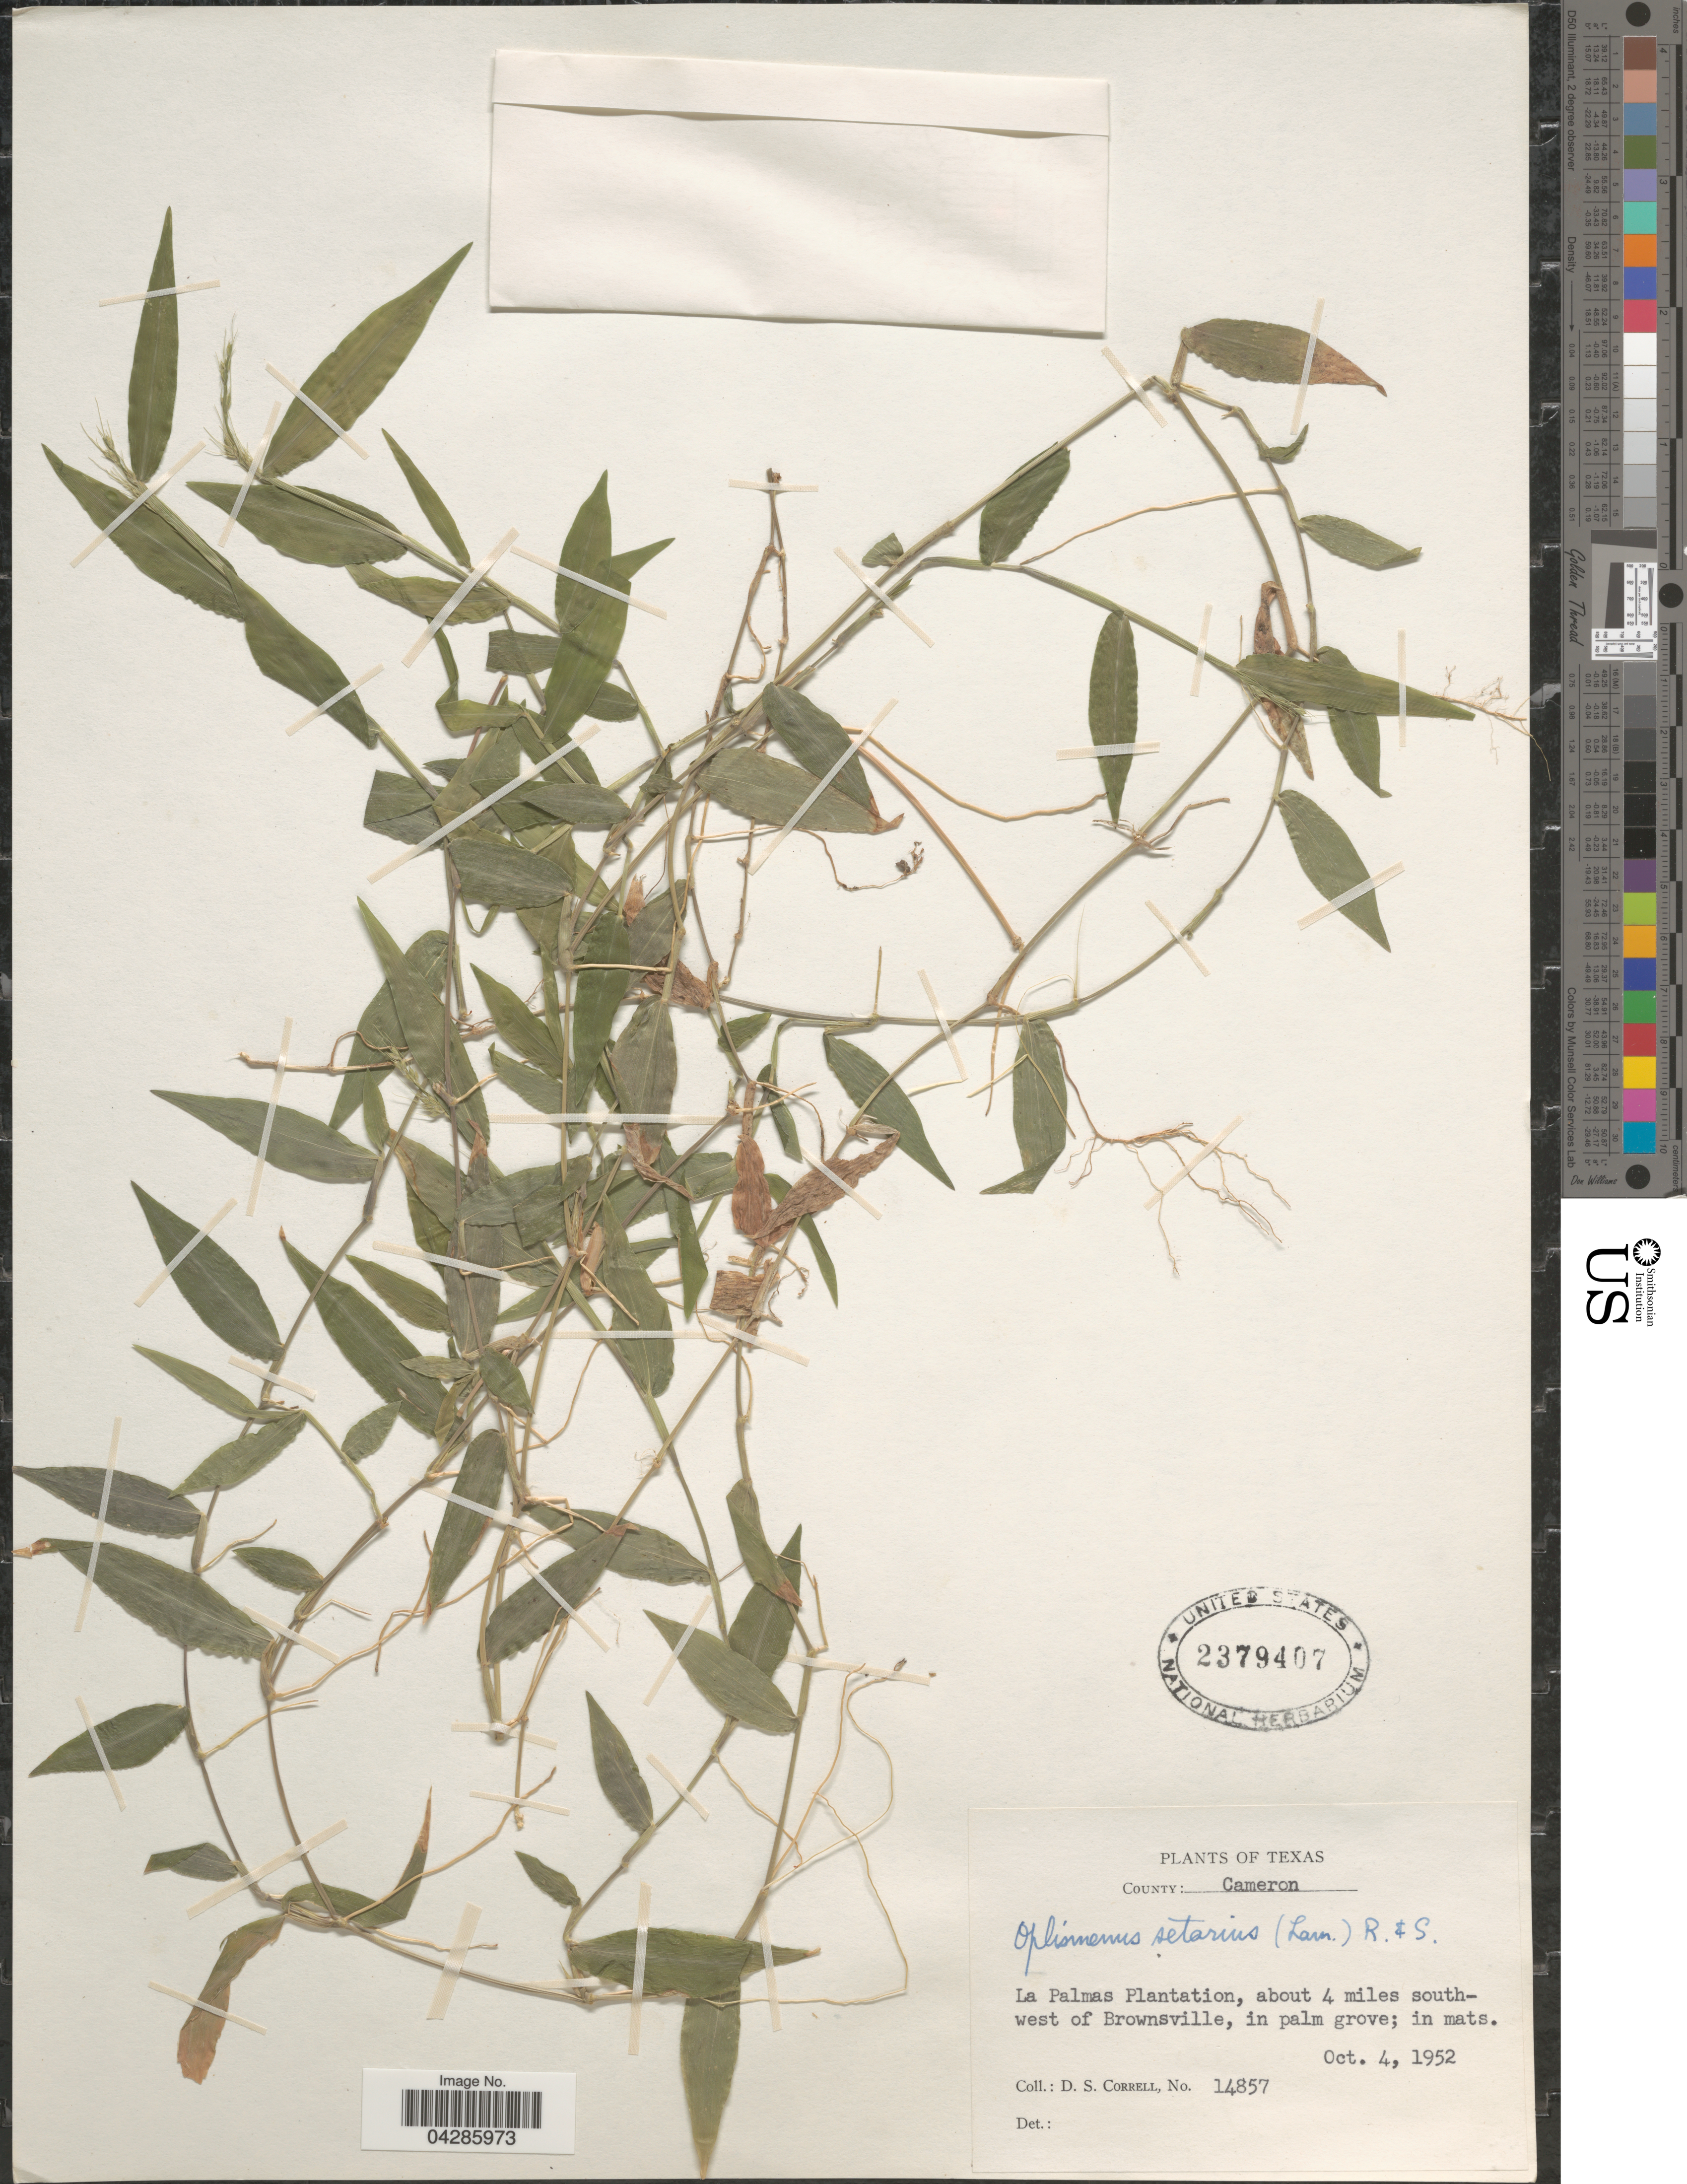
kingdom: Plantae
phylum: Tracheophyta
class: Liliopsida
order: Poales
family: Poaceae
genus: Oplismenus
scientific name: Oplismenus hirtellus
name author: (L.) P. Beauv.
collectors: D. S. Correll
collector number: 14857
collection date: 1952-10-04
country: United States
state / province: Texas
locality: County: Cameron. La Palmas Plantation, about 4 miles southwest of Brownsville, in palm grove; in mats.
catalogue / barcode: US 2379407